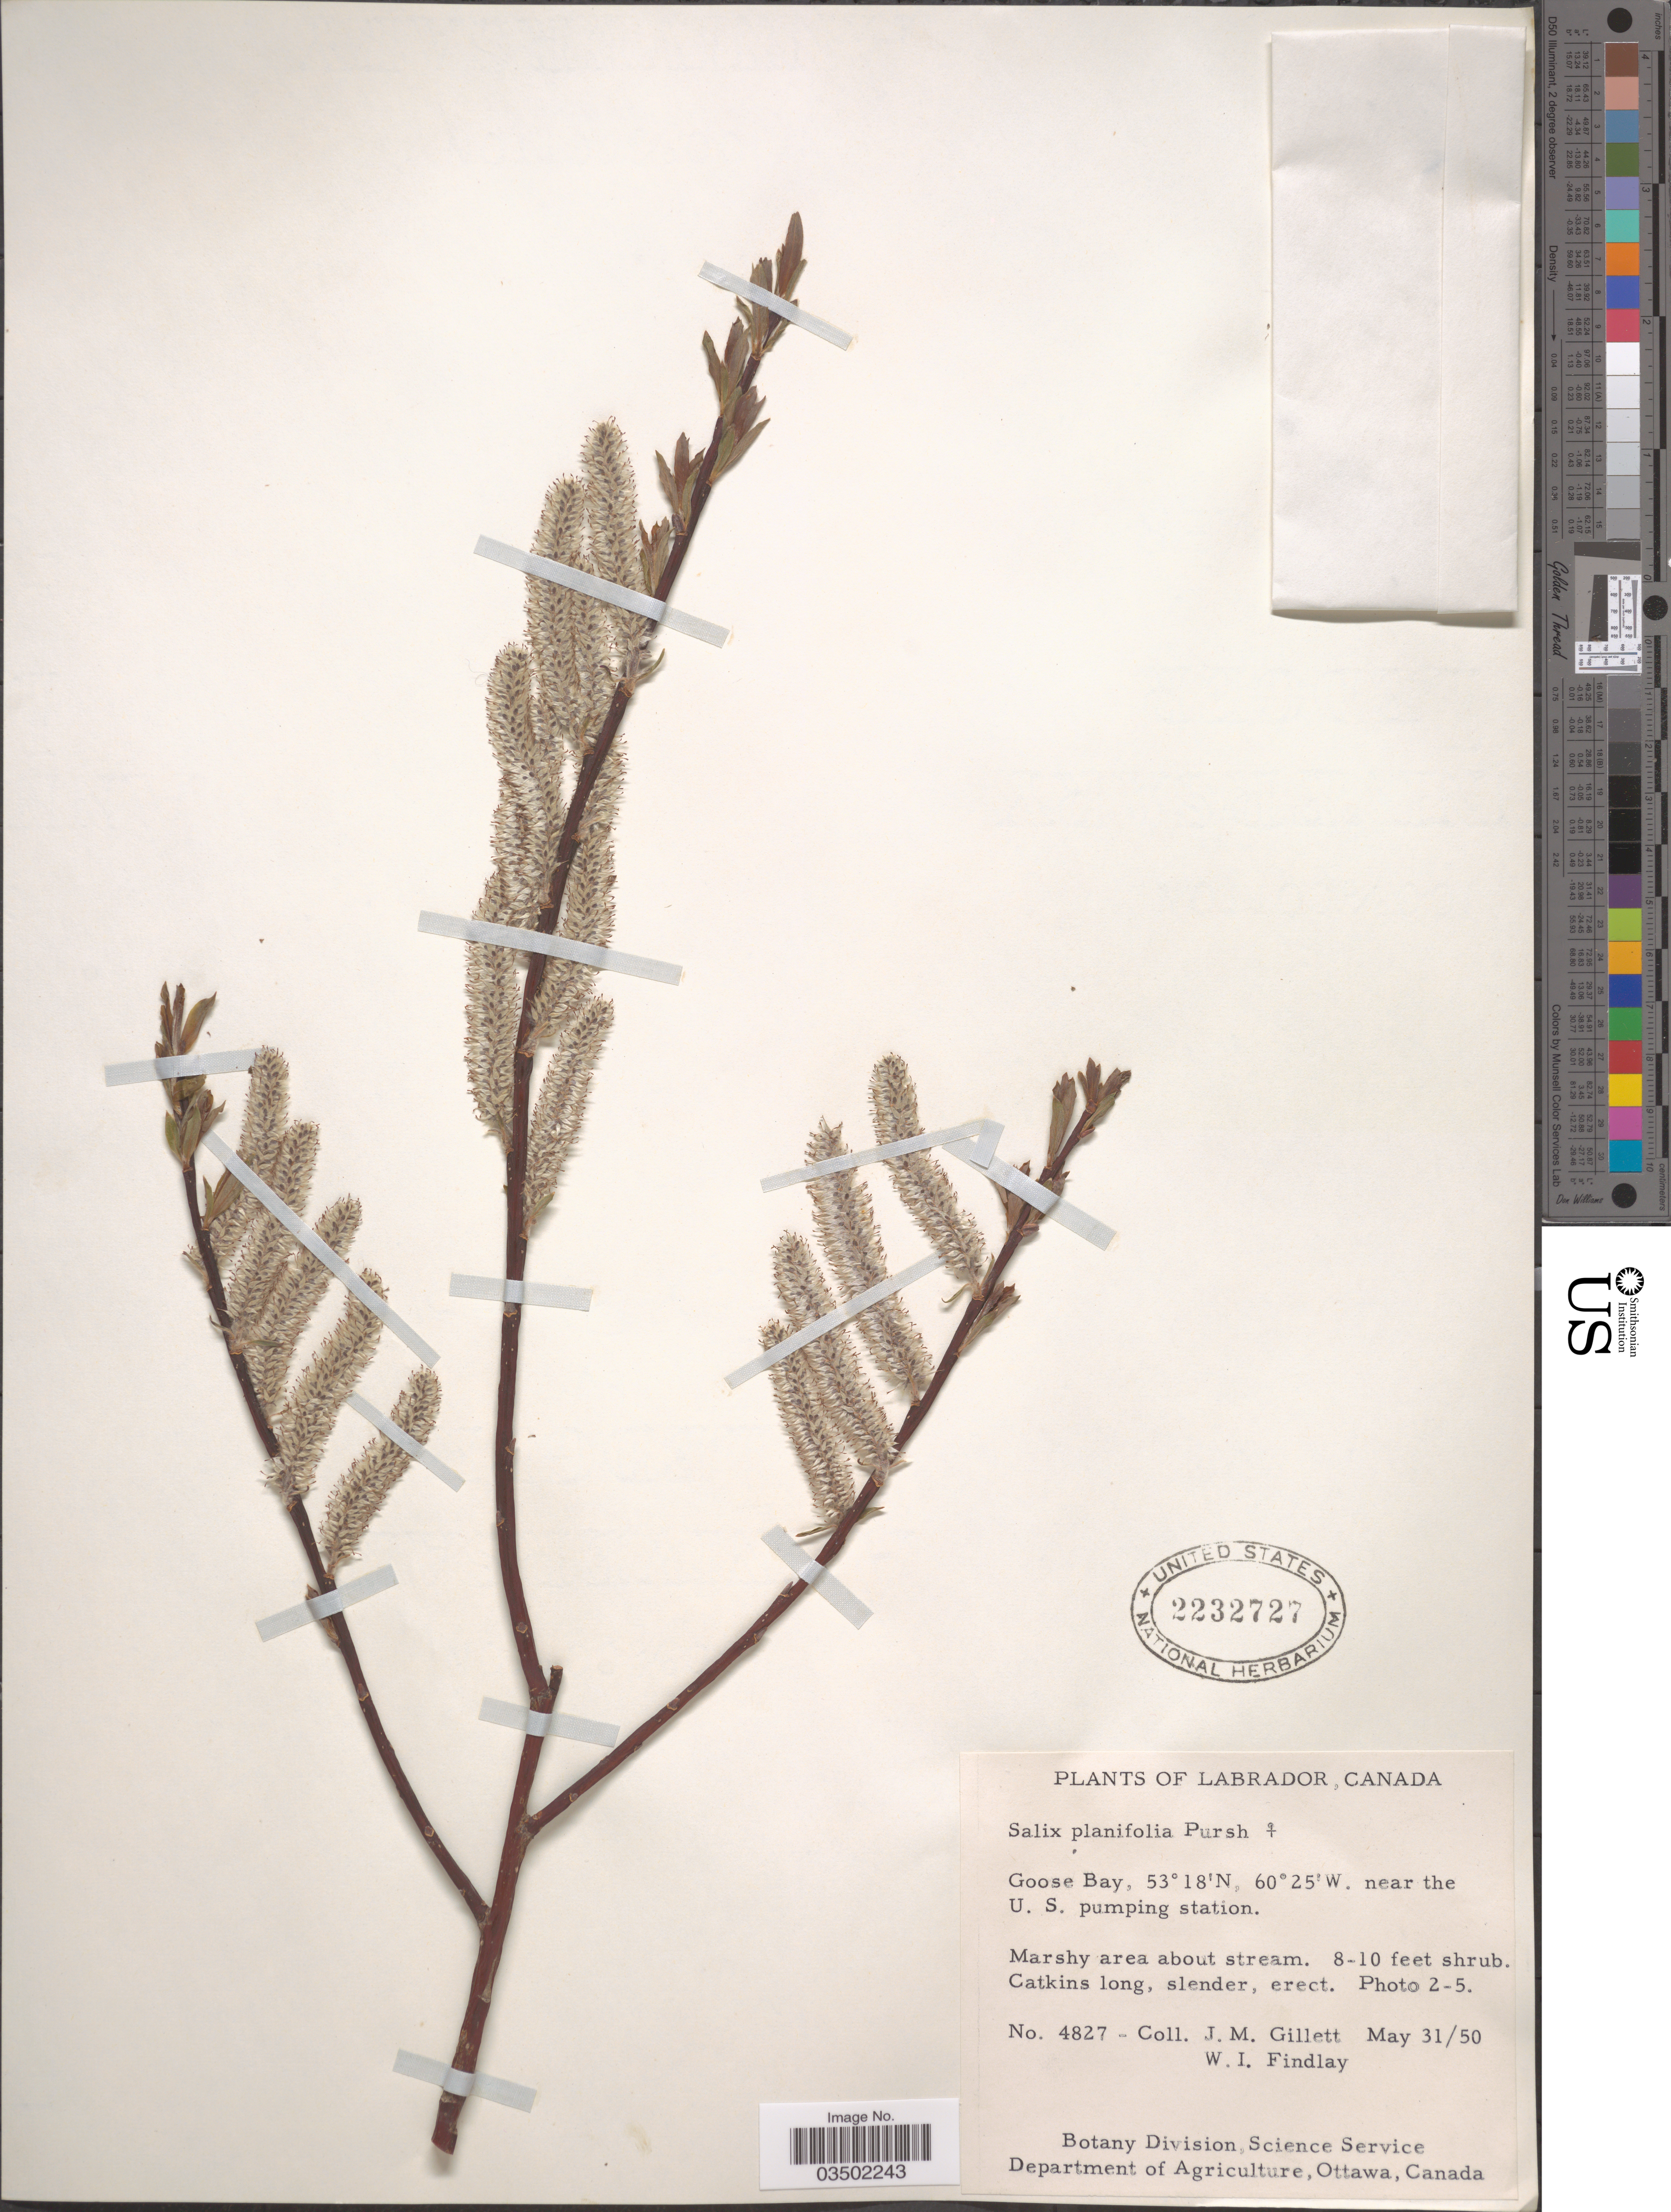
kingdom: Plantae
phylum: Tracheophyta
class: Magnoliopsida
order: Malpighiales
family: Salicaceae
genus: Salix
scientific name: Salix planifolia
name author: Pursh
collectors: J. M. Gillett & W. Findlay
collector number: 4827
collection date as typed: Transcribed d/m/y: 31/5/50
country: Canada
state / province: Newfoundland and Labrador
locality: Labrador. Goose Bay, near the U.S. pumping station.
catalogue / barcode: US 2232727